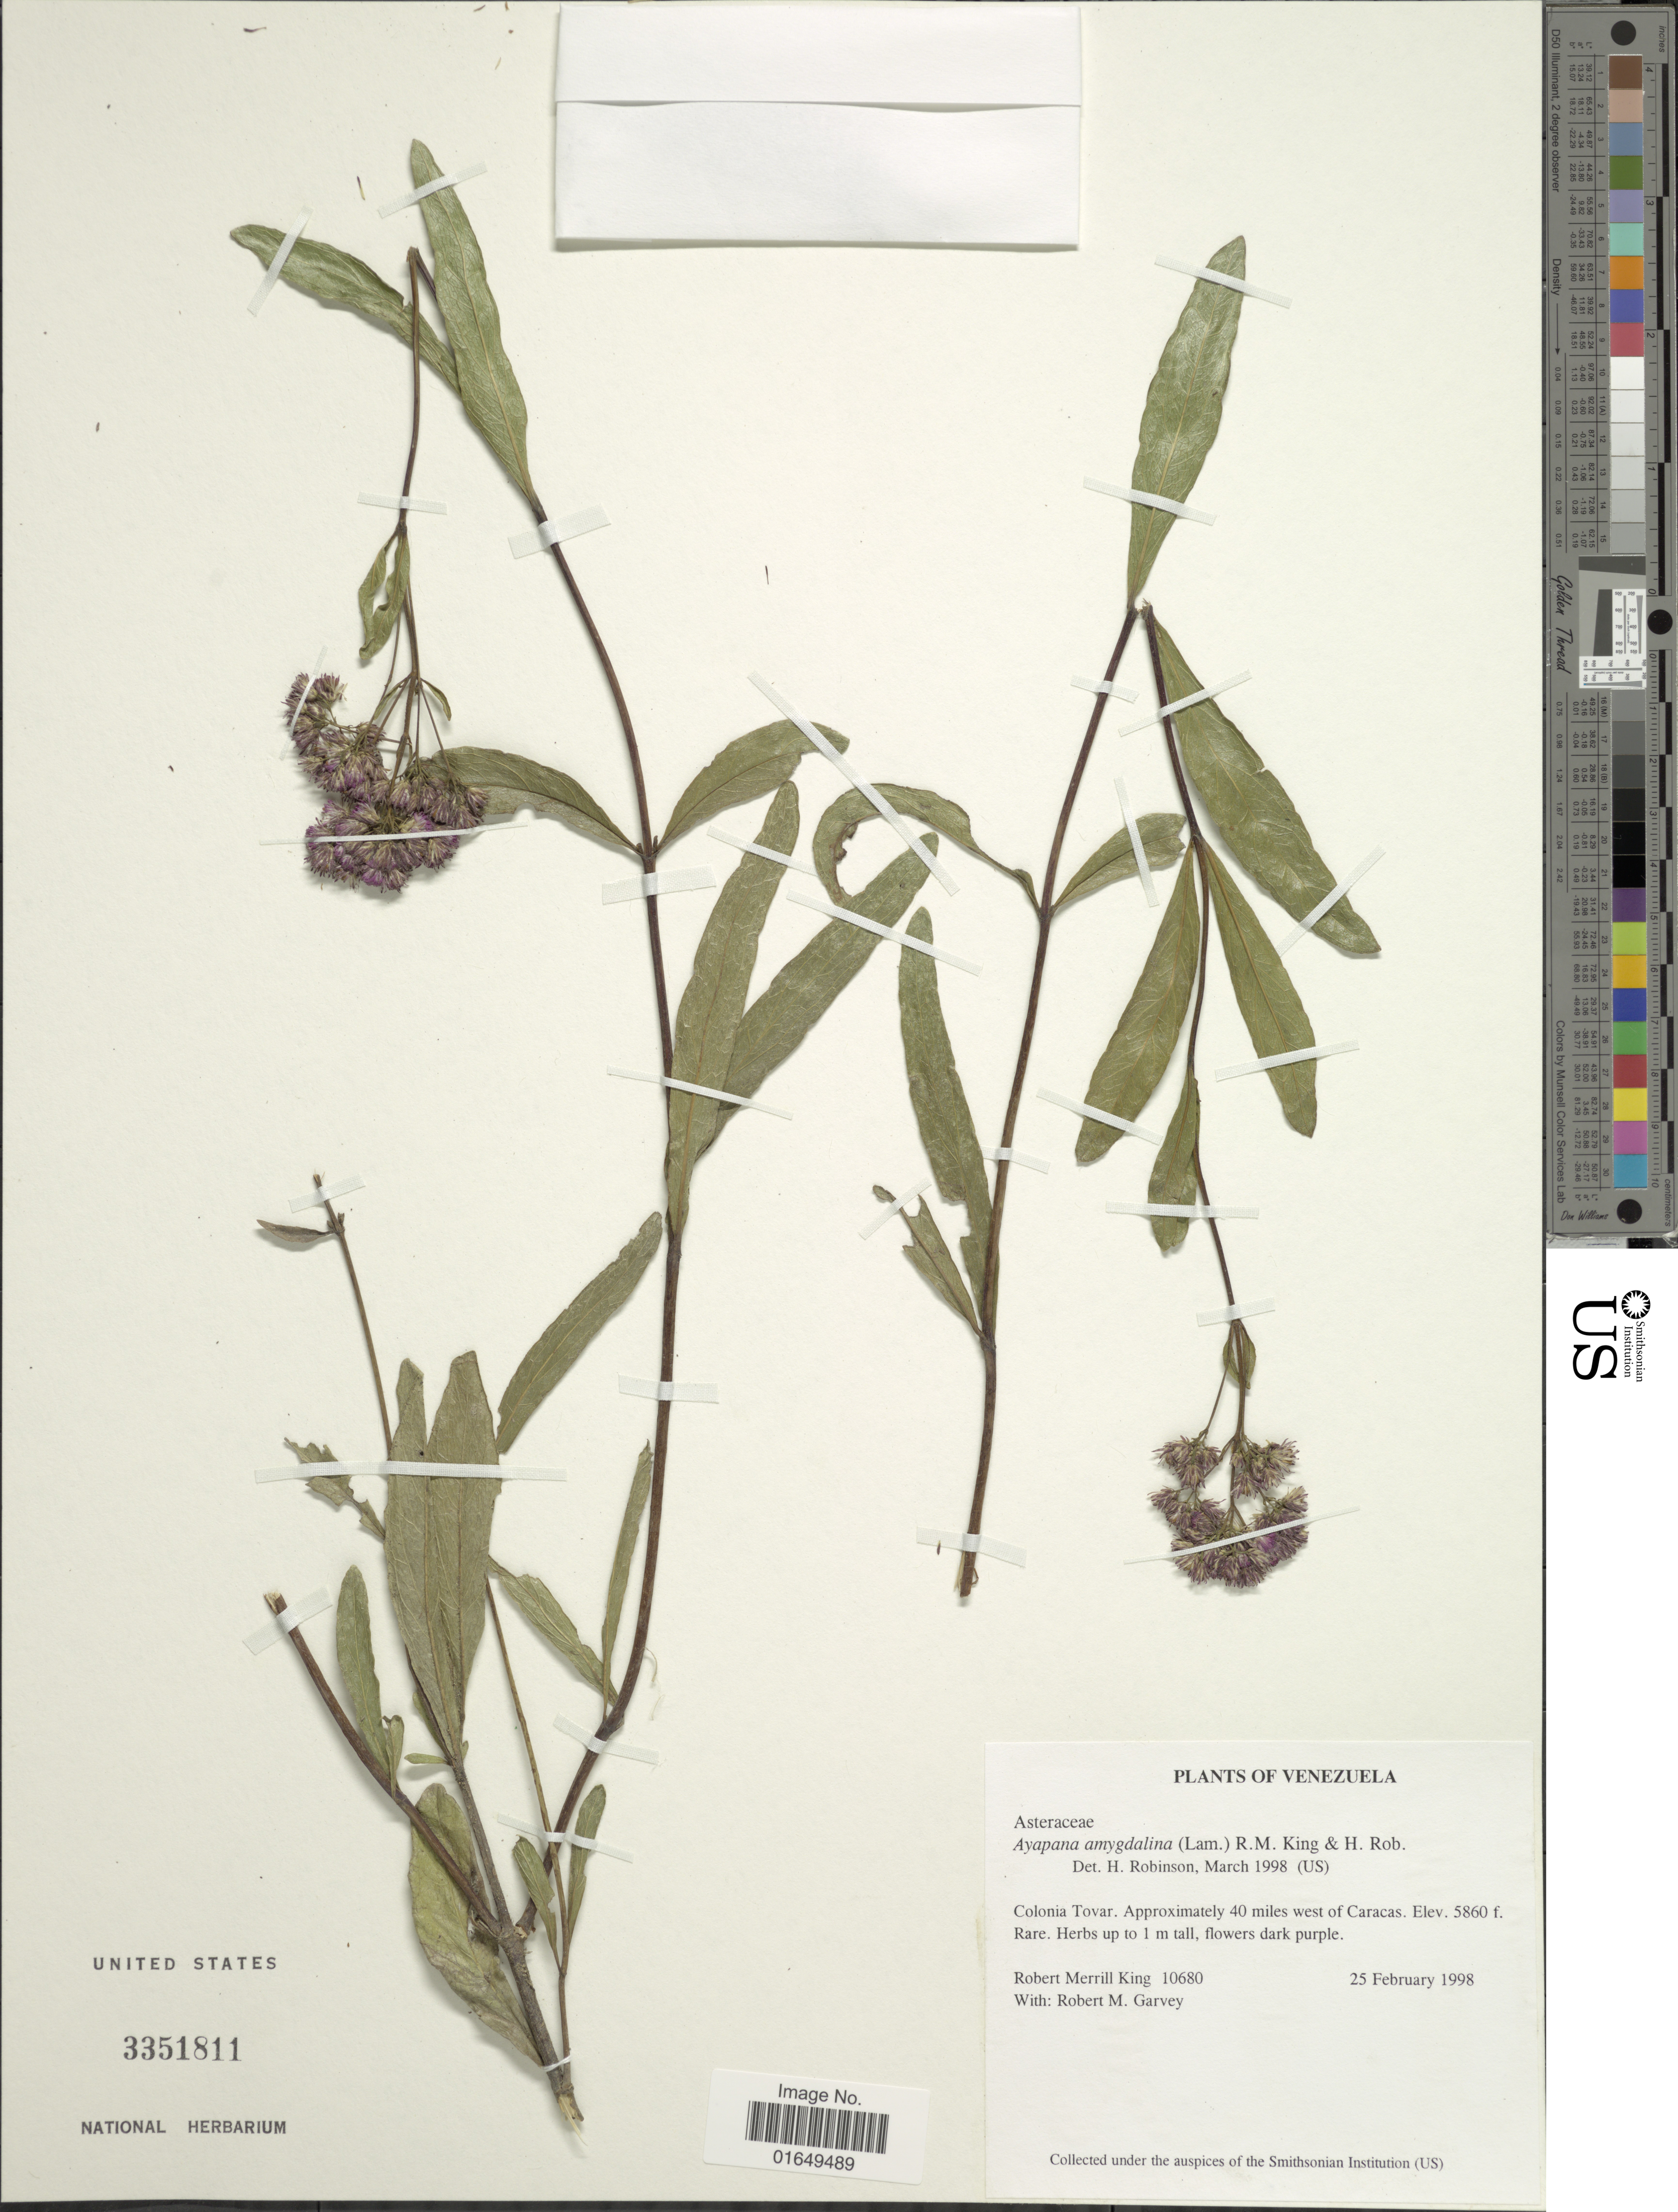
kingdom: Plantae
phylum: Tracheophyta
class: Magnoliopsida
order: Asterales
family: Asteraceae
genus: Ayapana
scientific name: Ayapana amygdalina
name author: (Lam.) R.M. King & H. Rob.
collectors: R. M. King & R. Garvey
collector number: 10680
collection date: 1998-02-25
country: Venezuela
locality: Colonia Tovar, approximately 40 miles west of Caracas.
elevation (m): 1786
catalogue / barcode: US 3351811